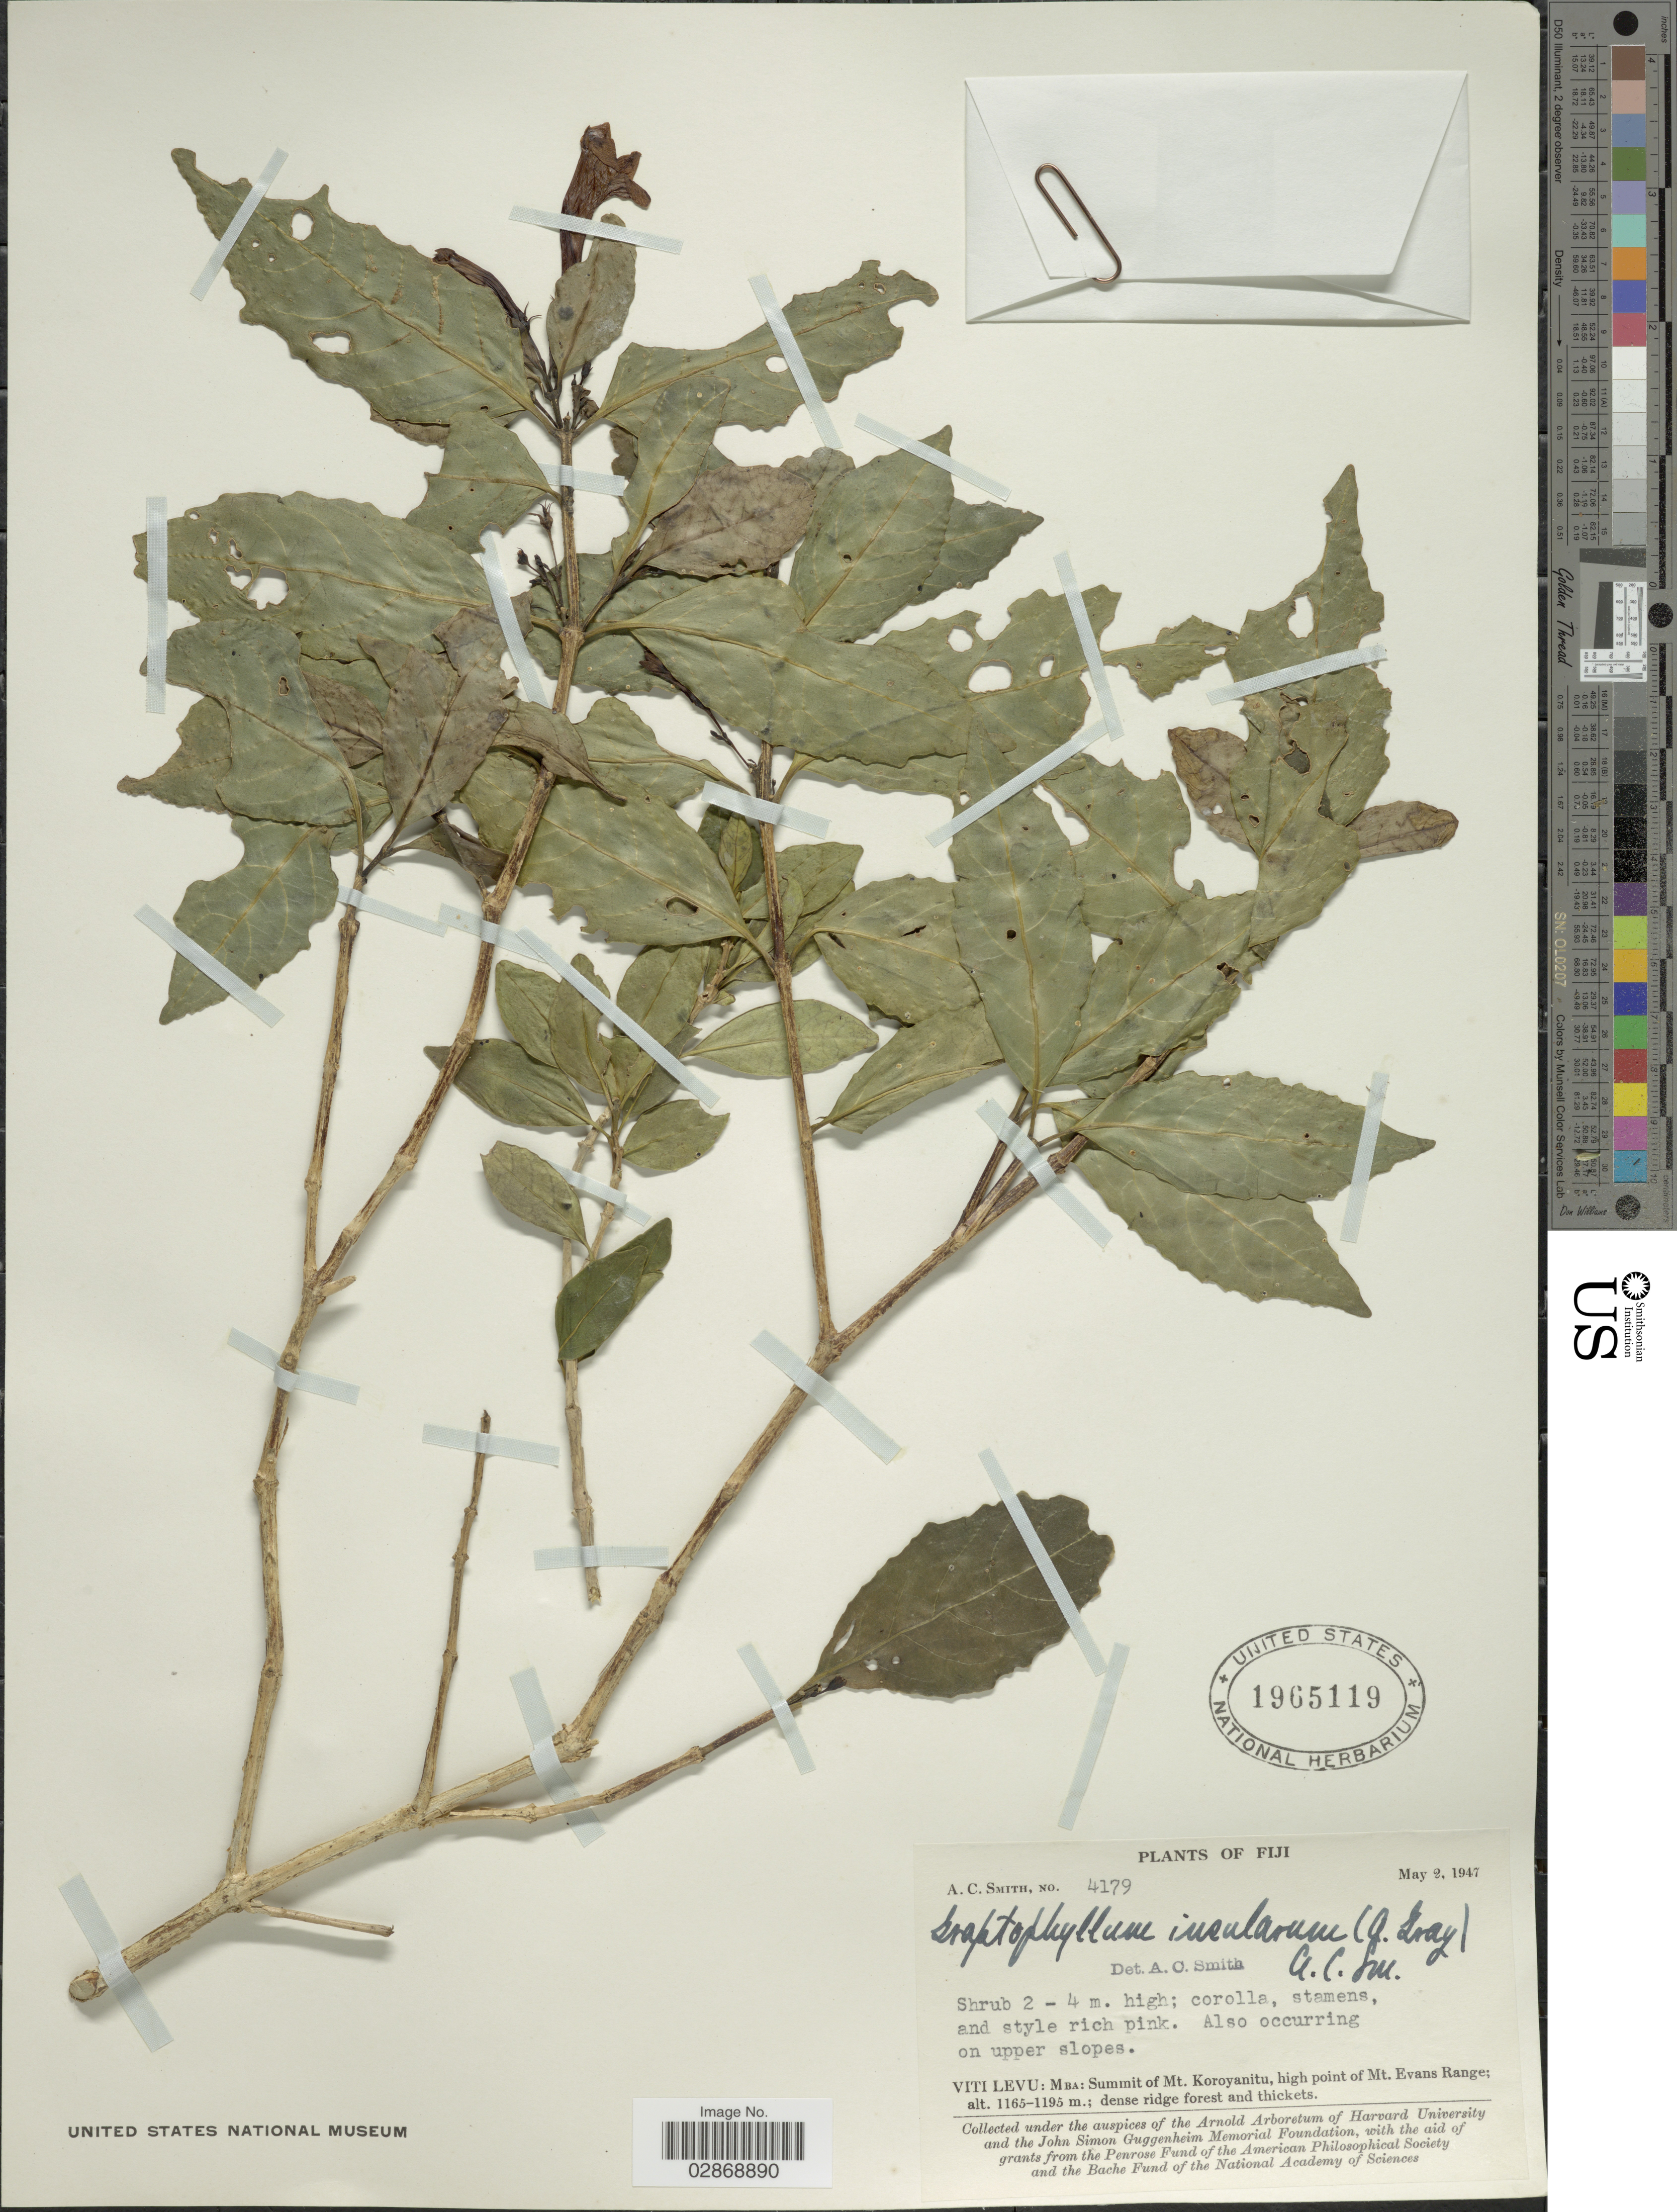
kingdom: Plantae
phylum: Tracheophyta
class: Magnoliopsida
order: Lamiales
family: Acanthaceae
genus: Graptophyllum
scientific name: Graptophyllum insularum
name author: (A. Gray) A.C. Sm.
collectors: A. C. Smith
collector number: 4179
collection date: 1947-05-02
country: Fiji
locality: Viti Levu: Mba: Summit of Mt. Koroyanitu, high point of Mt. Evans Range.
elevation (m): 1165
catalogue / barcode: US 1965119